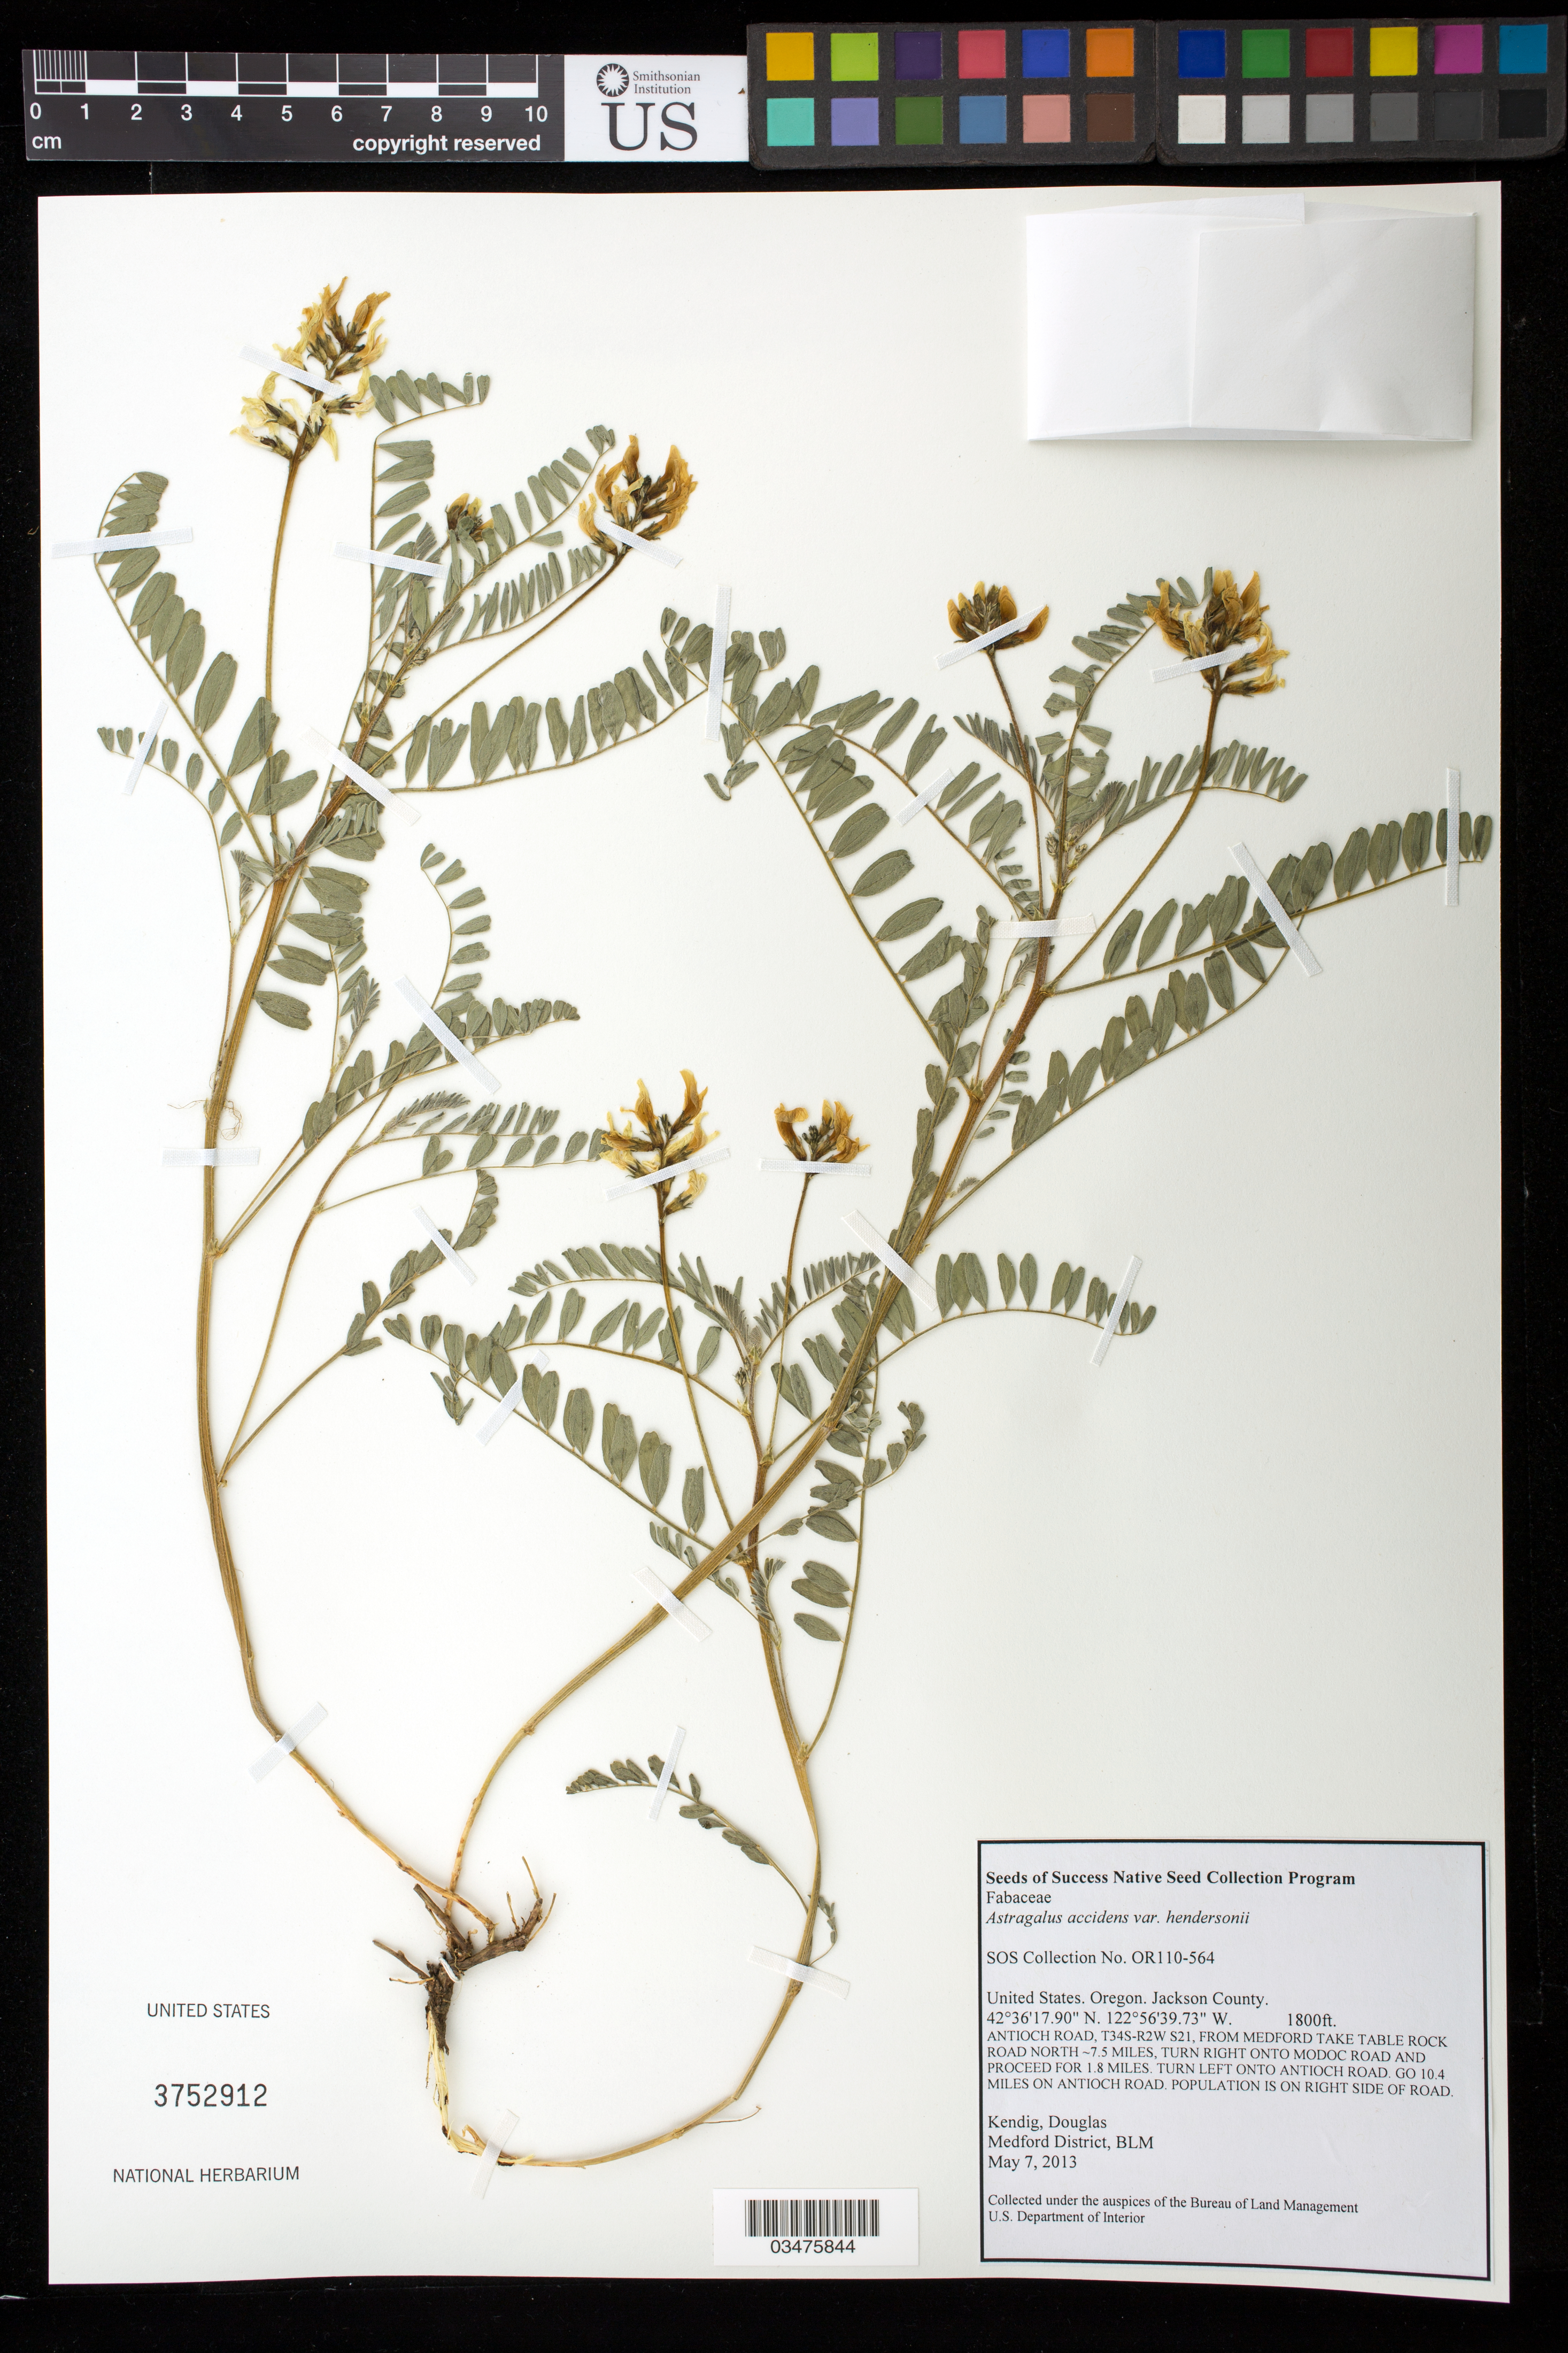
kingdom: Plantae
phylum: Tracheophyta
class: Magnoliopsida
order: Fabales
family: Fabaceae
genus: Astragalus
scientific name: Astragalus accidens var. hendersonii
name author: (S. Watson) M.E. Jones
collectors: D. Kendig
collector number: OR110-564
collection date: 2013-05-07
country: United States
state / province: Oregon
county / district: Jackson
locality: Antioch Road.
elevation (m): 549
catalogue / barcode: US 3752912